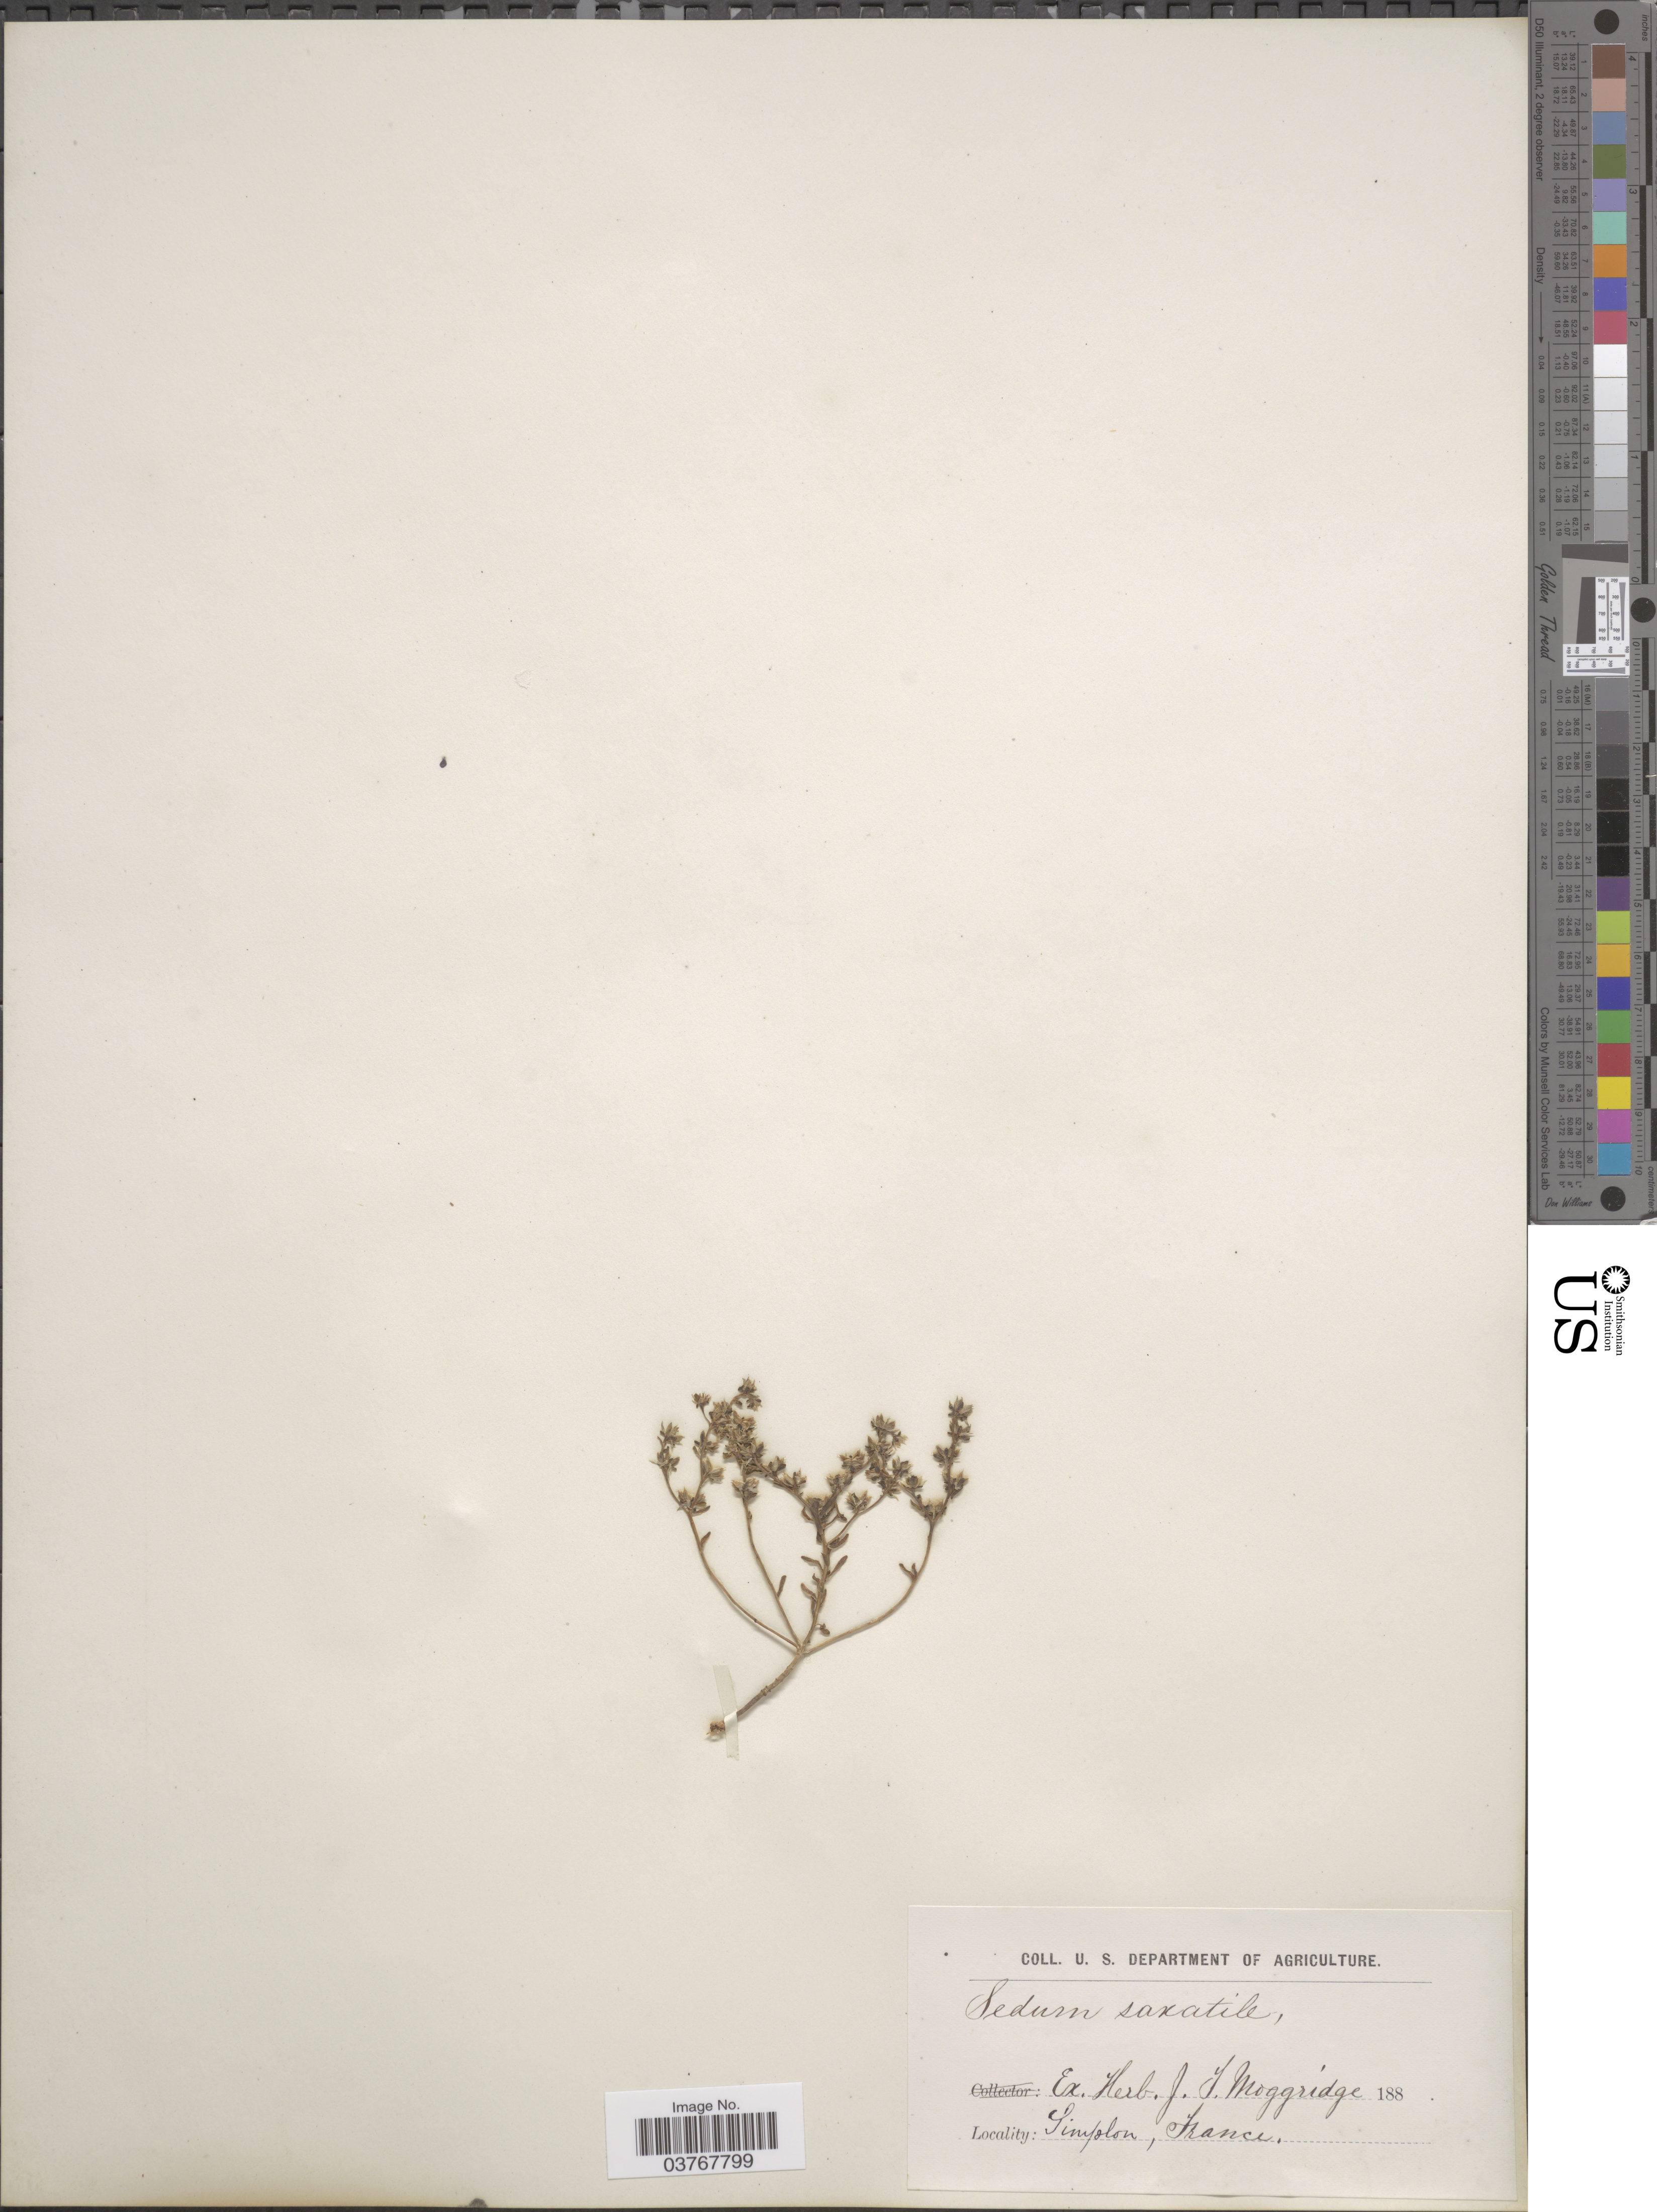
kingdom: Plantae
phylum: Tracheophyta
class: Magnoliopsida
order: Saxifragales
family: Crassulaceae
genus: Sedum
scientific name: Sedum saxatile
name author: DC.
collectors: ex herb. J.T. Moggridge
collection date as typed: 188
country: France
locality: Simplon.